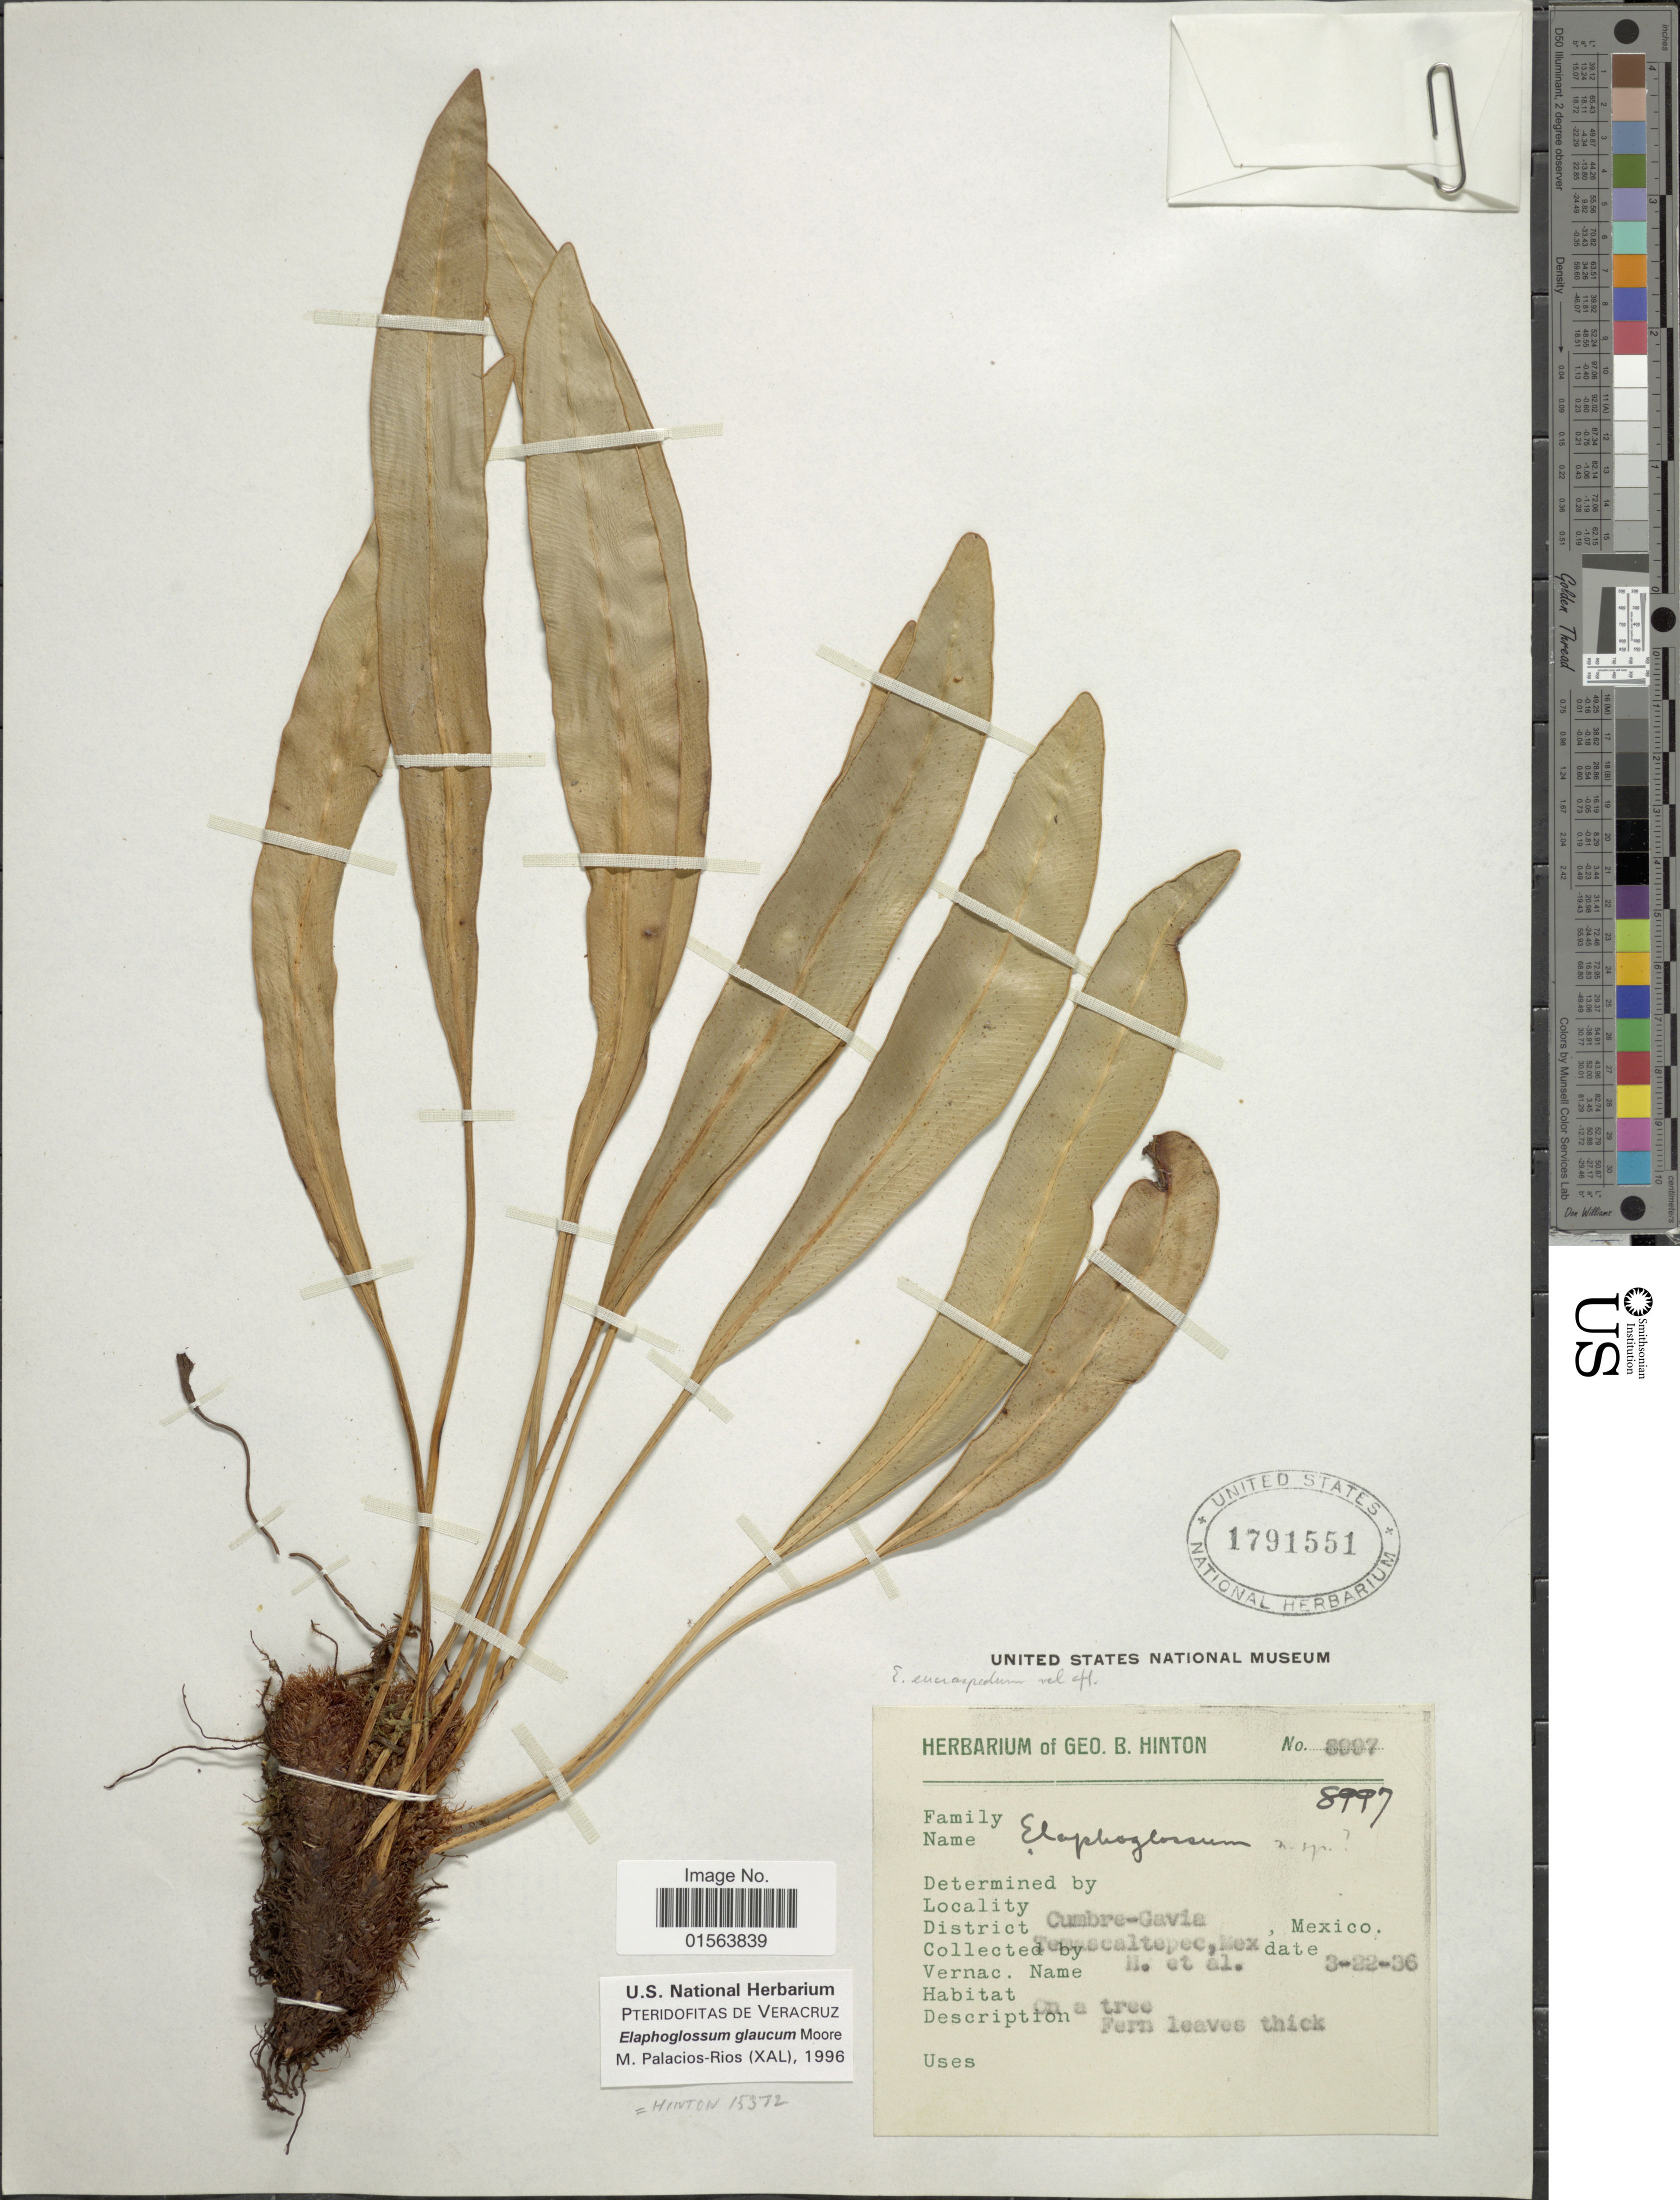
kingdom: Plantae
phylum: Tracheophyta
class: Polypodiopsida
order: Polypodiales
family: Dryopteridaceae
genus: Elaphoglossum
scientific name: Elaphoglossum glaucum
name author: T. Moore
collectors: G. B. Hinton & et al.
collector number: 8997*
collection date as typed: Transcribed d/m/y: 22/3/36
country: Mexico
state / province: México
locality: Cumbre-Gavia, District Temascaltepec, Mex.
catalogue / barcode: US 1791551